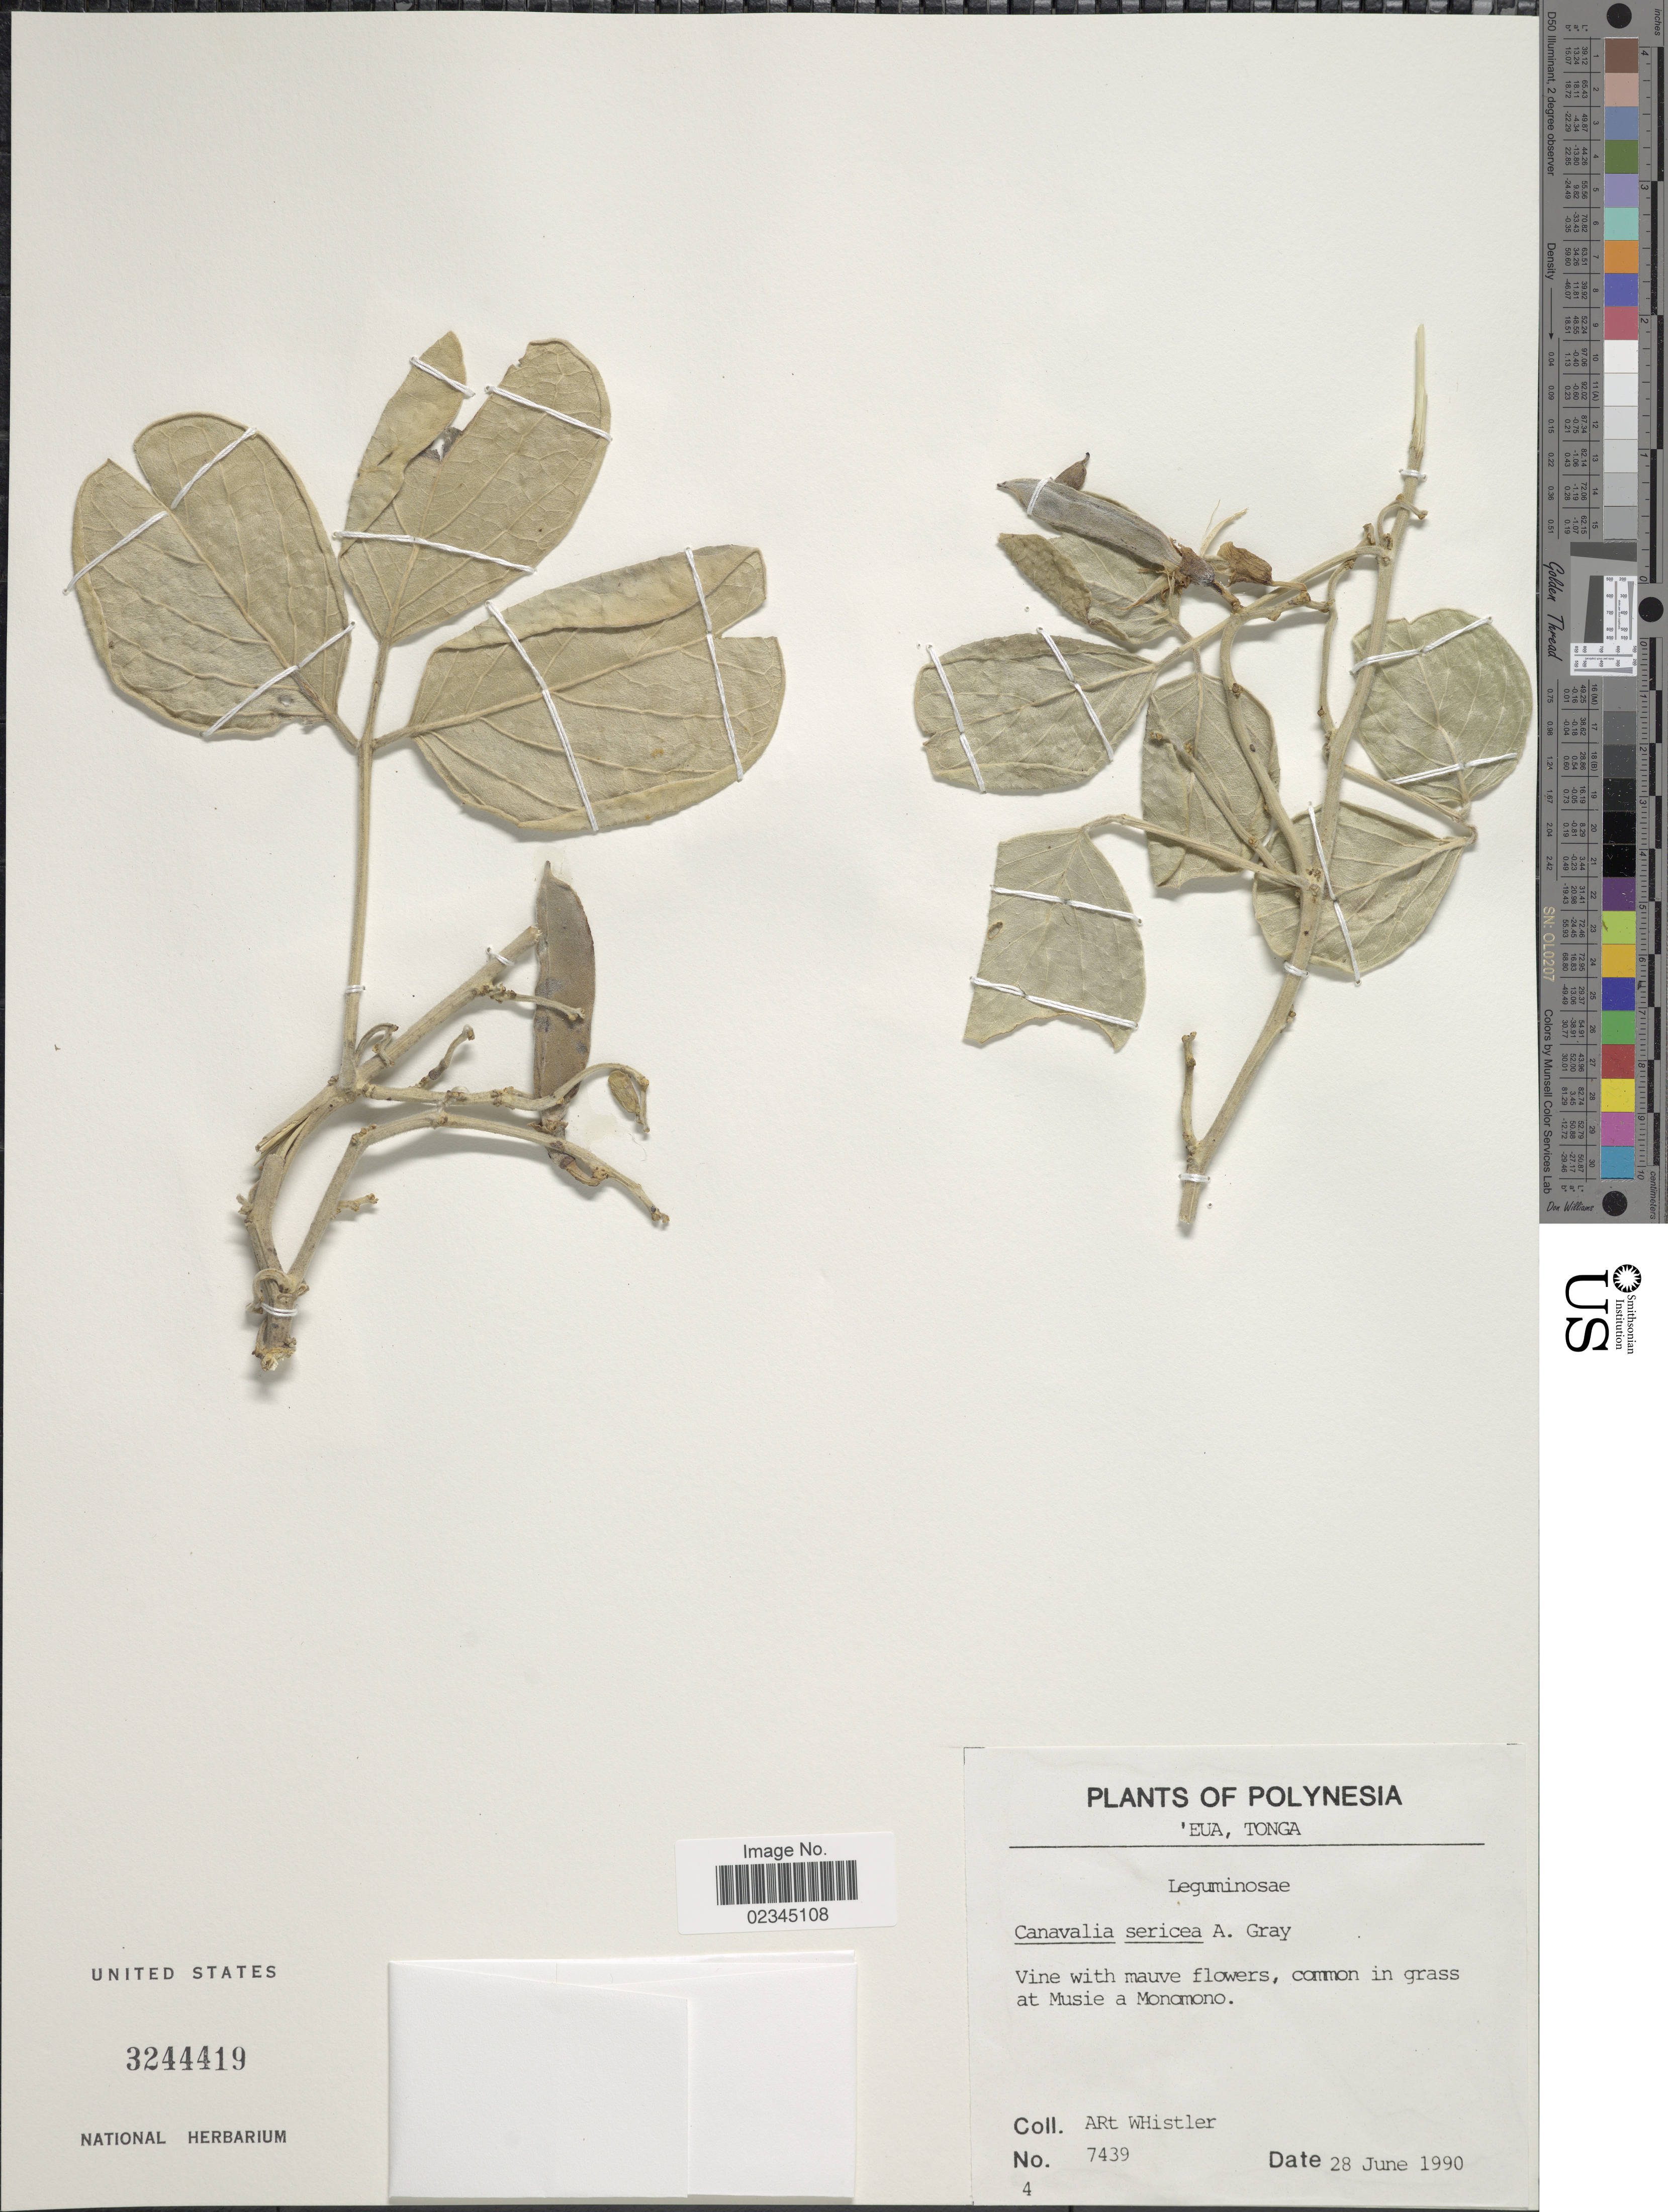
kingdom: Plantae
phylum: Tracheophyta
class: Magnoliopsida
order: Fabales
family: Fabaceae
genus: Canavalia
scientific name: Canavalia sericea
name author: A. Gray in Wilkes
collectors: A. Whistler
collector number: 7439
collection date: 1990-06-28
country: Tonga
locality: Polynesia, Eua, Tonga, common in grass at Musie a Monomono.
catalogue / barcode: US 3244419